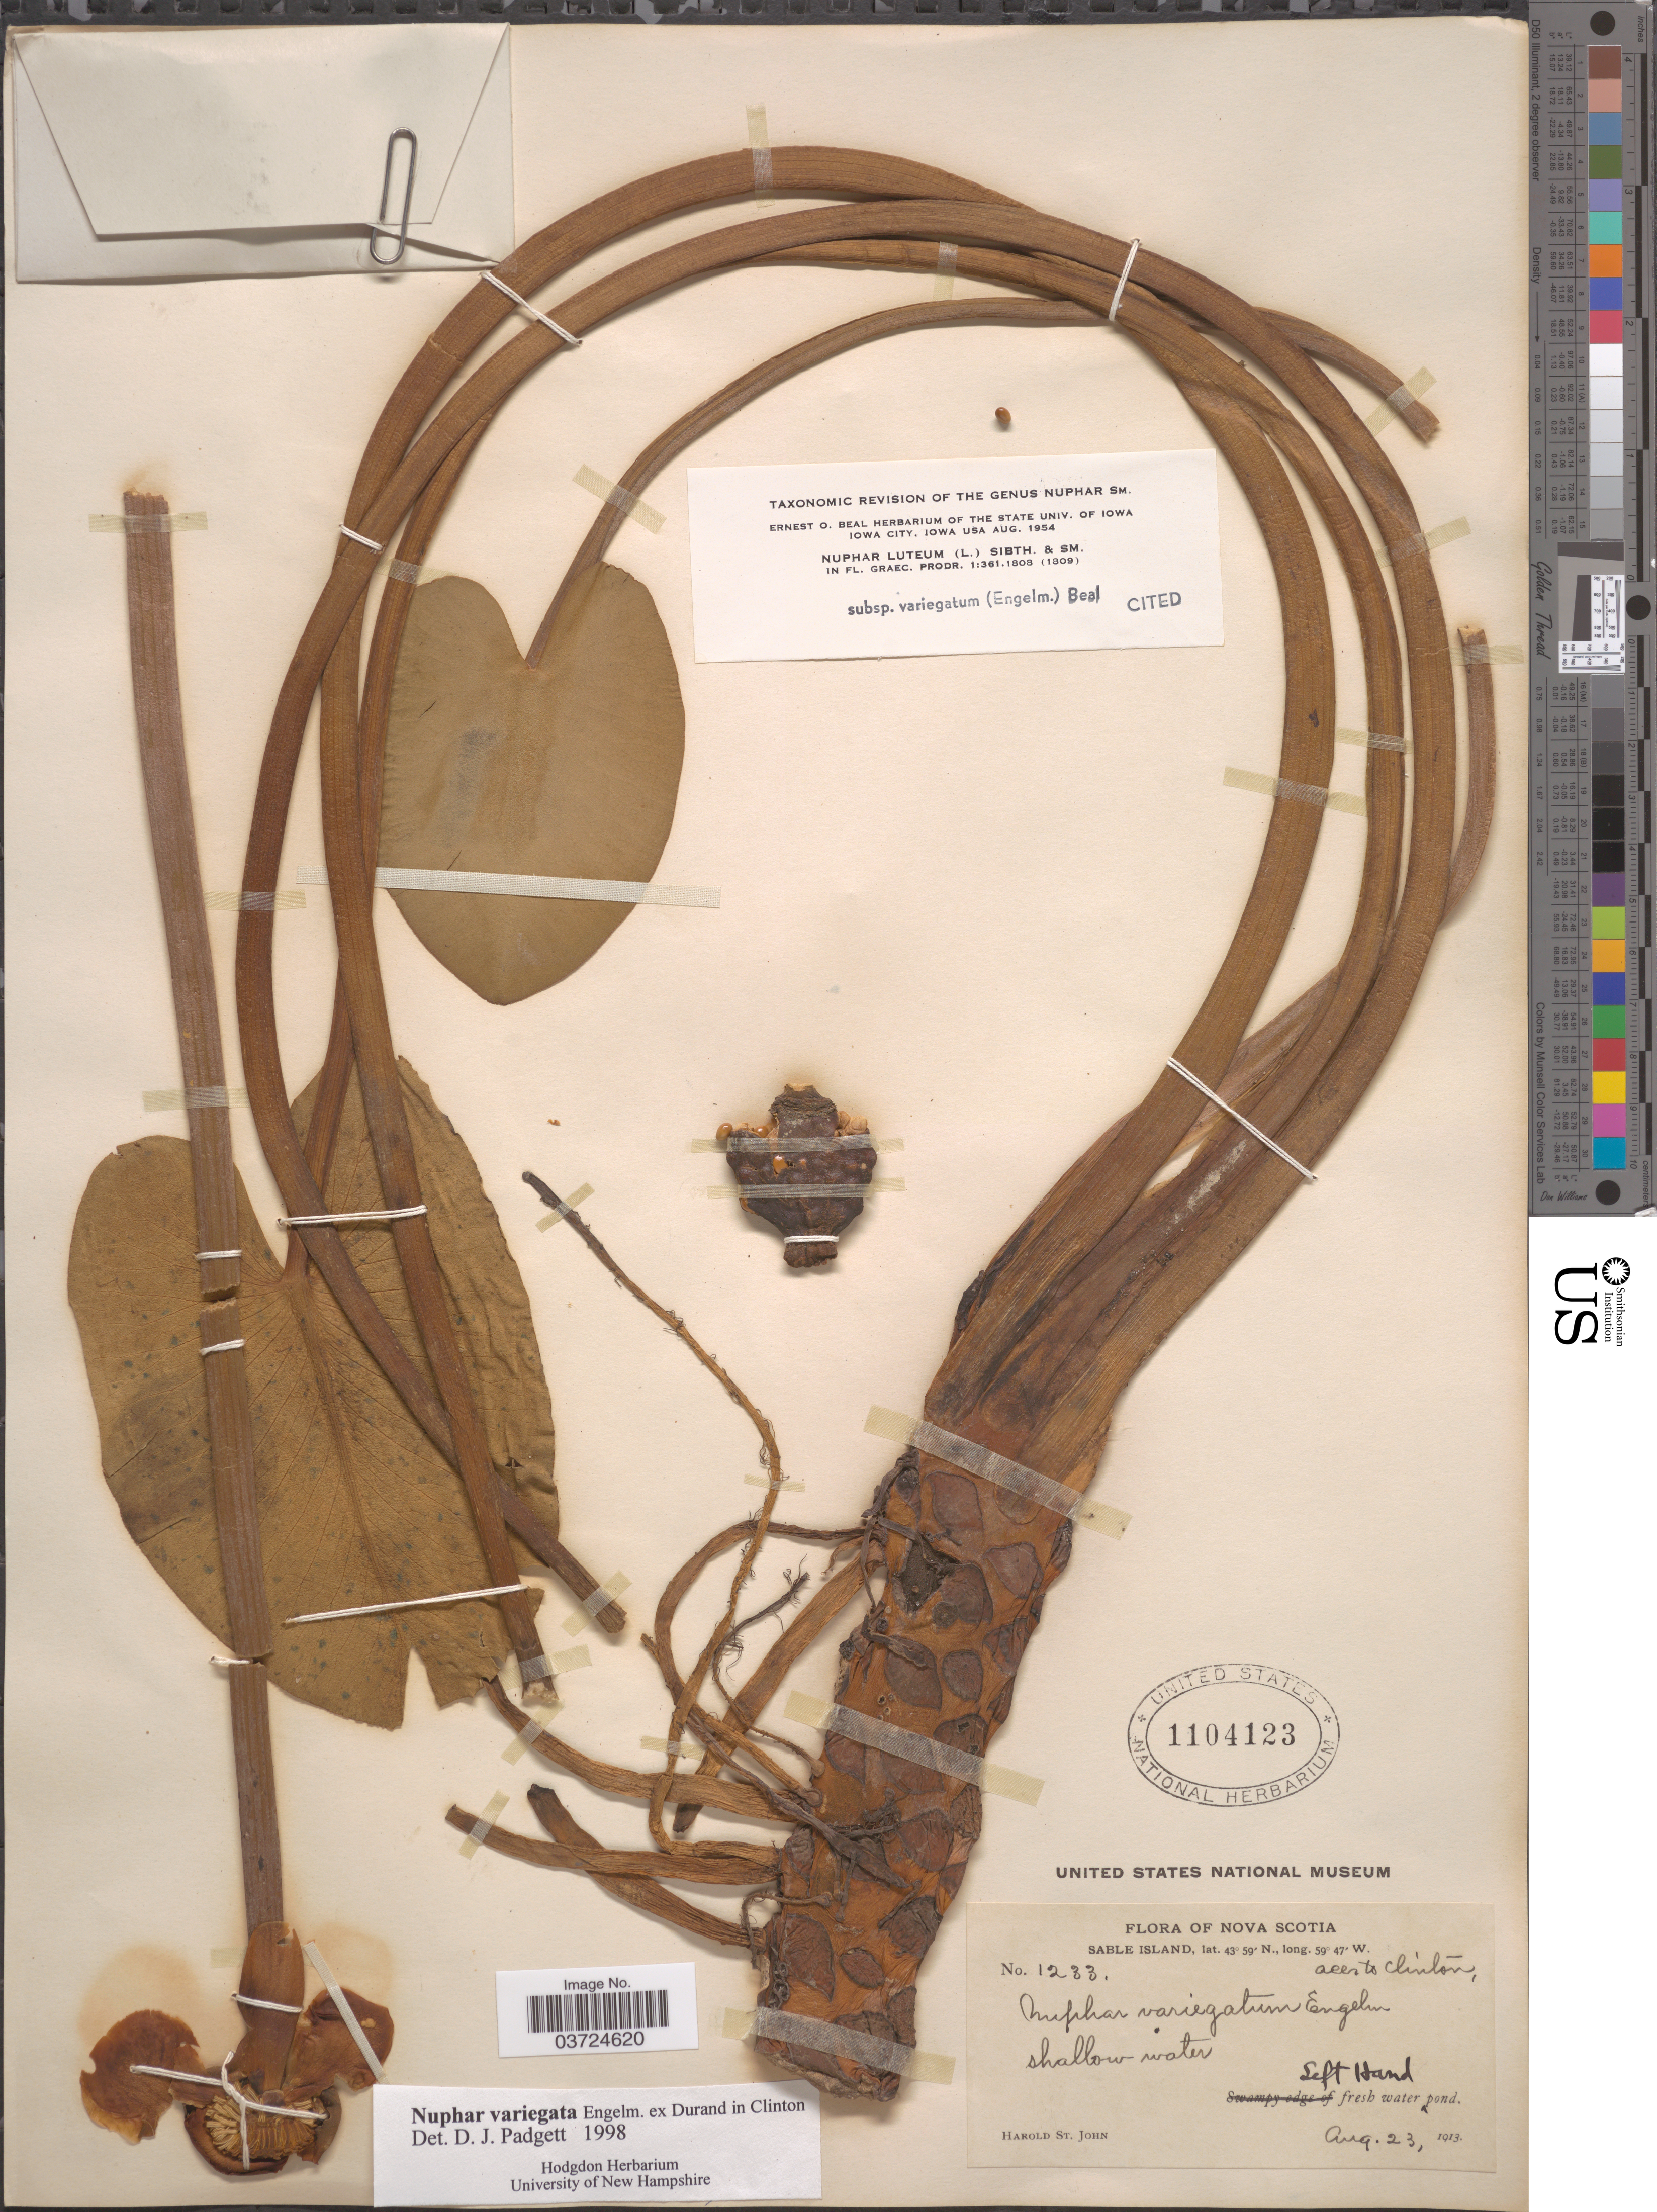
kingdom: Plantae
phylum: Tracheophyta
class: Magnoliopsida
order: Nymphaeales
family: Nymphaeaceae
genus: Nuphar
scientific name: Nuphar variegata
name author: Engelm. ex Durand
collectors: H. St. John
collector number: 1233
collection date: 1913-08-23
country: Canada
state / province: Nova Scotia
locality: Sable Island. Left Hand fresh water pond.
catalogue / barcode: US 1104123